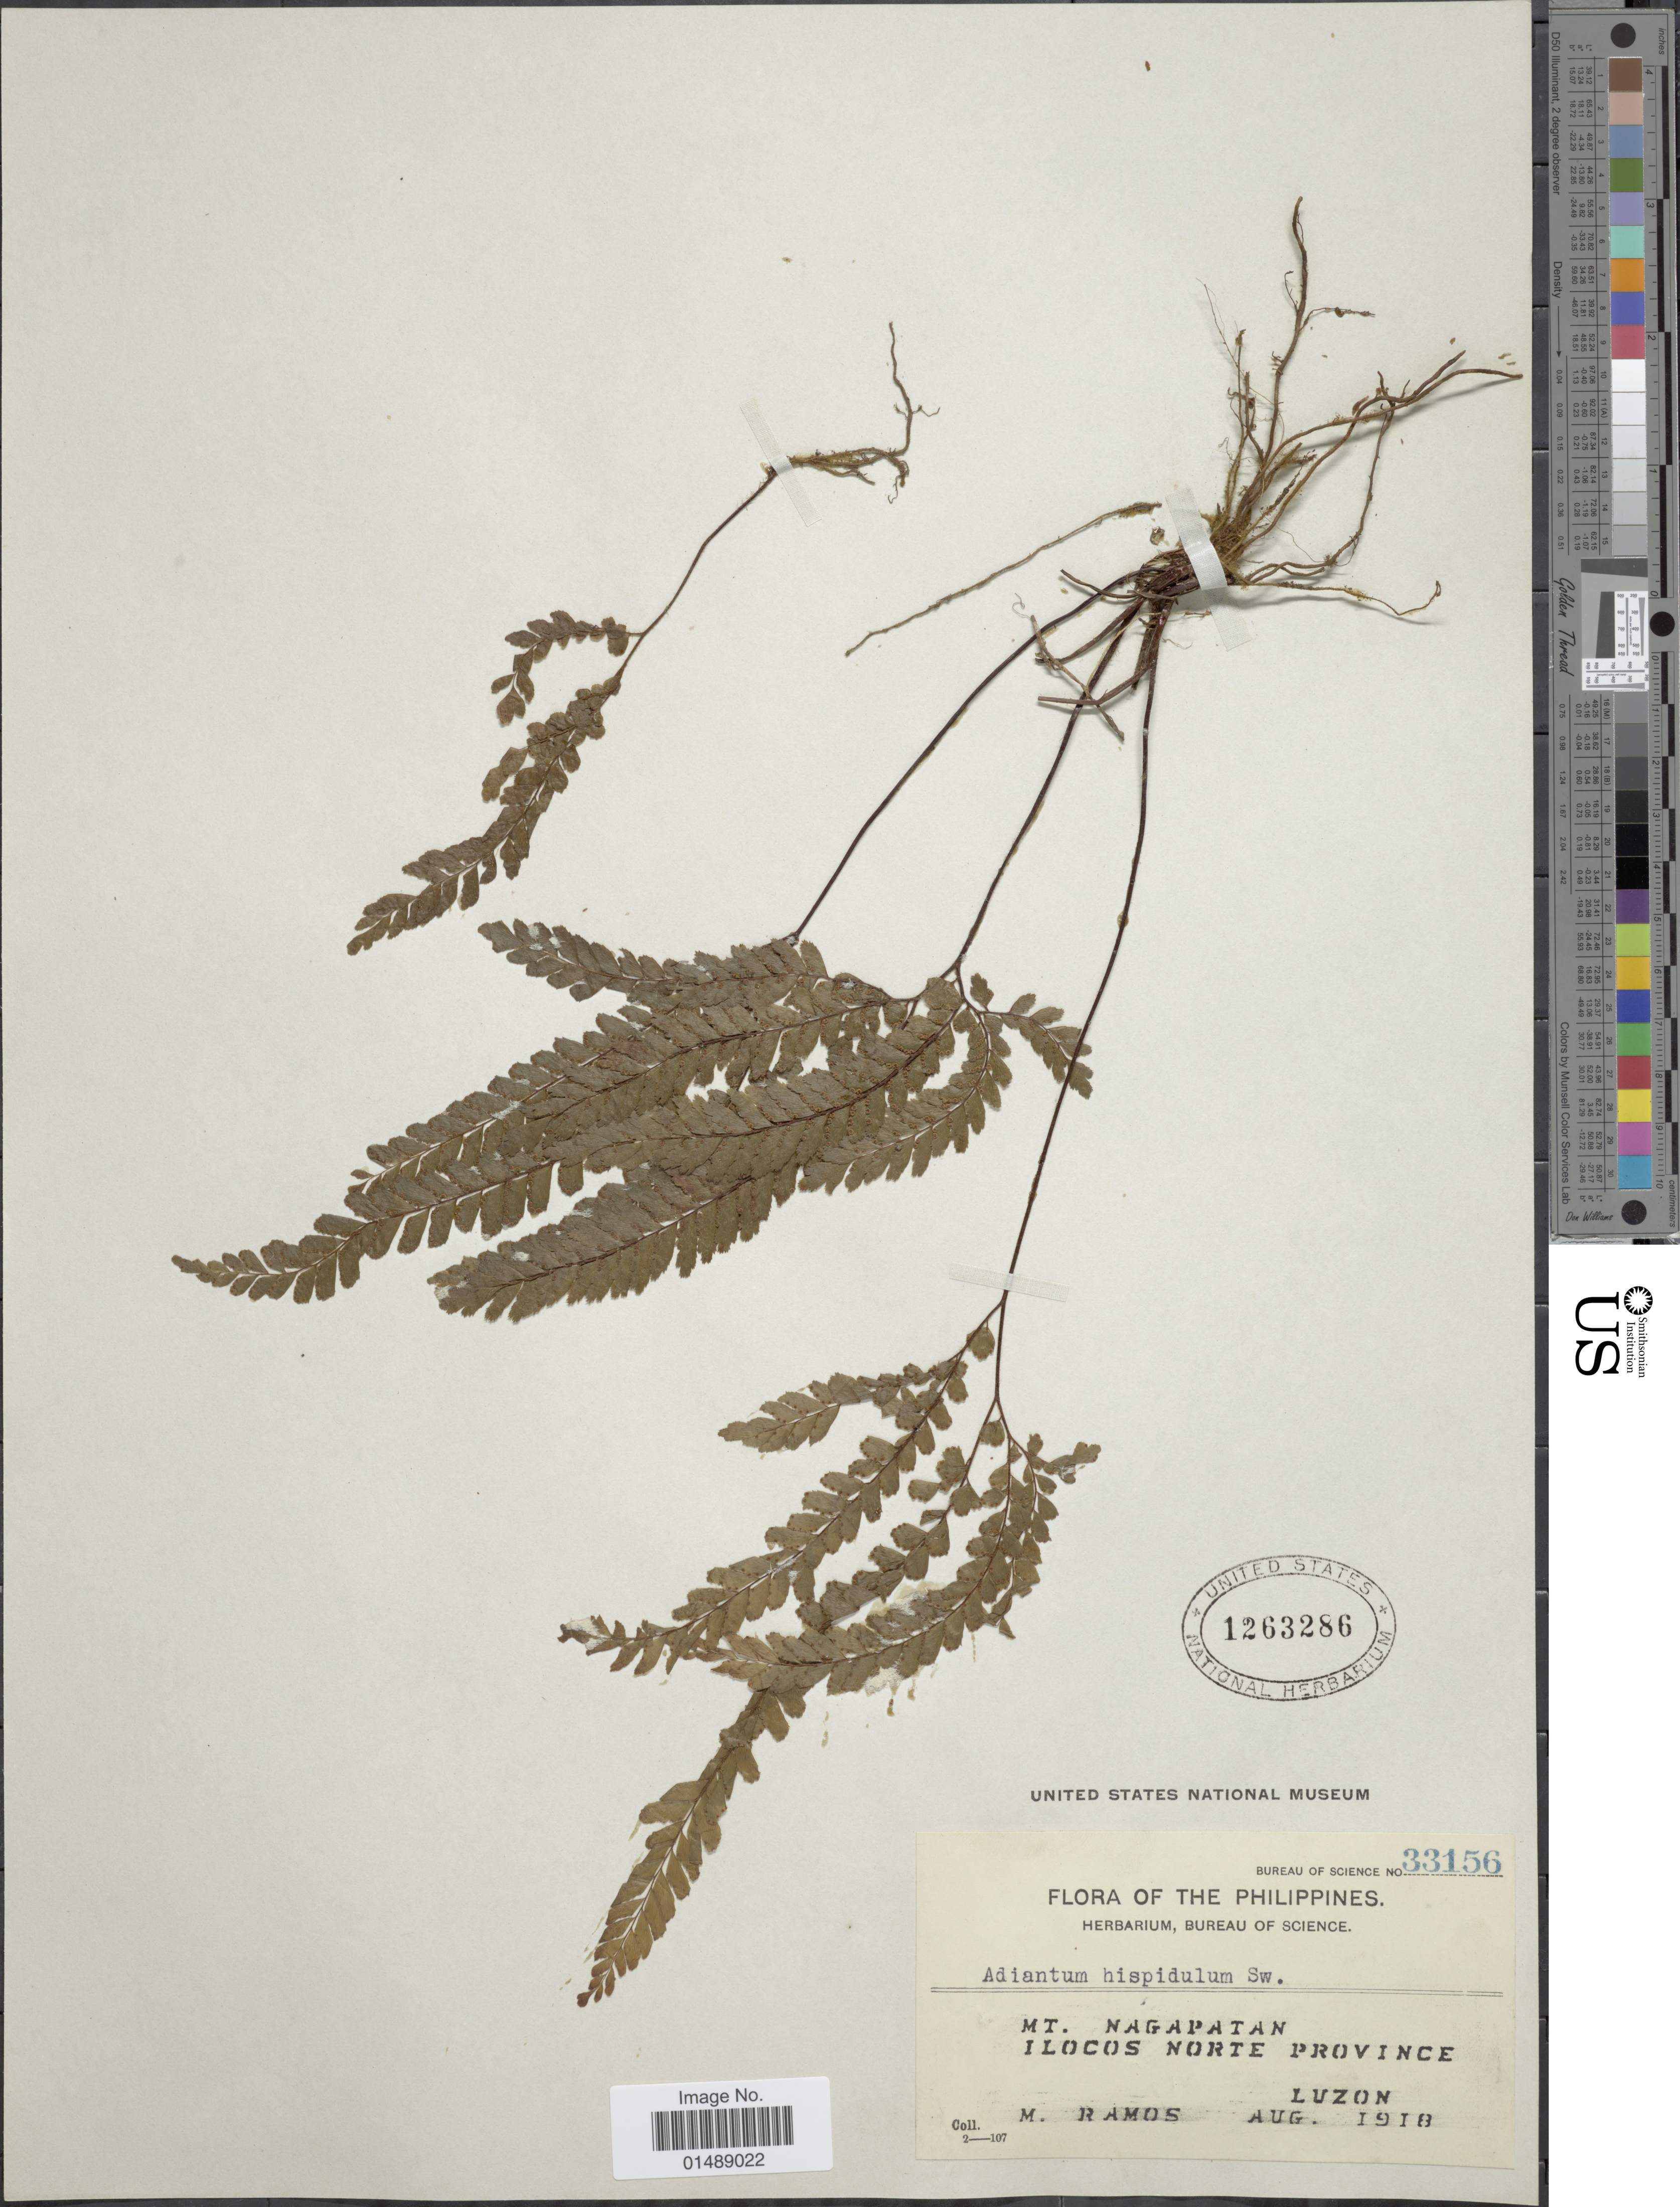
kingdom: Plantae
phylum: Tracheophyta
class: Polypodiopsida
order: Polypodiales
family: Pteridaceae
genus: Adiantum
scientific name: Adiantum hispidulum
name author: Sw.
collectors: M. Ramos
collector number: Bureau of Science 33156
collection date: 1918-08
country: Philippines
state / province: Ilocos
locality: Mt. Nagapatan, Ilocos Norte Province, Luzon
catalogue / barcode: US 1263286